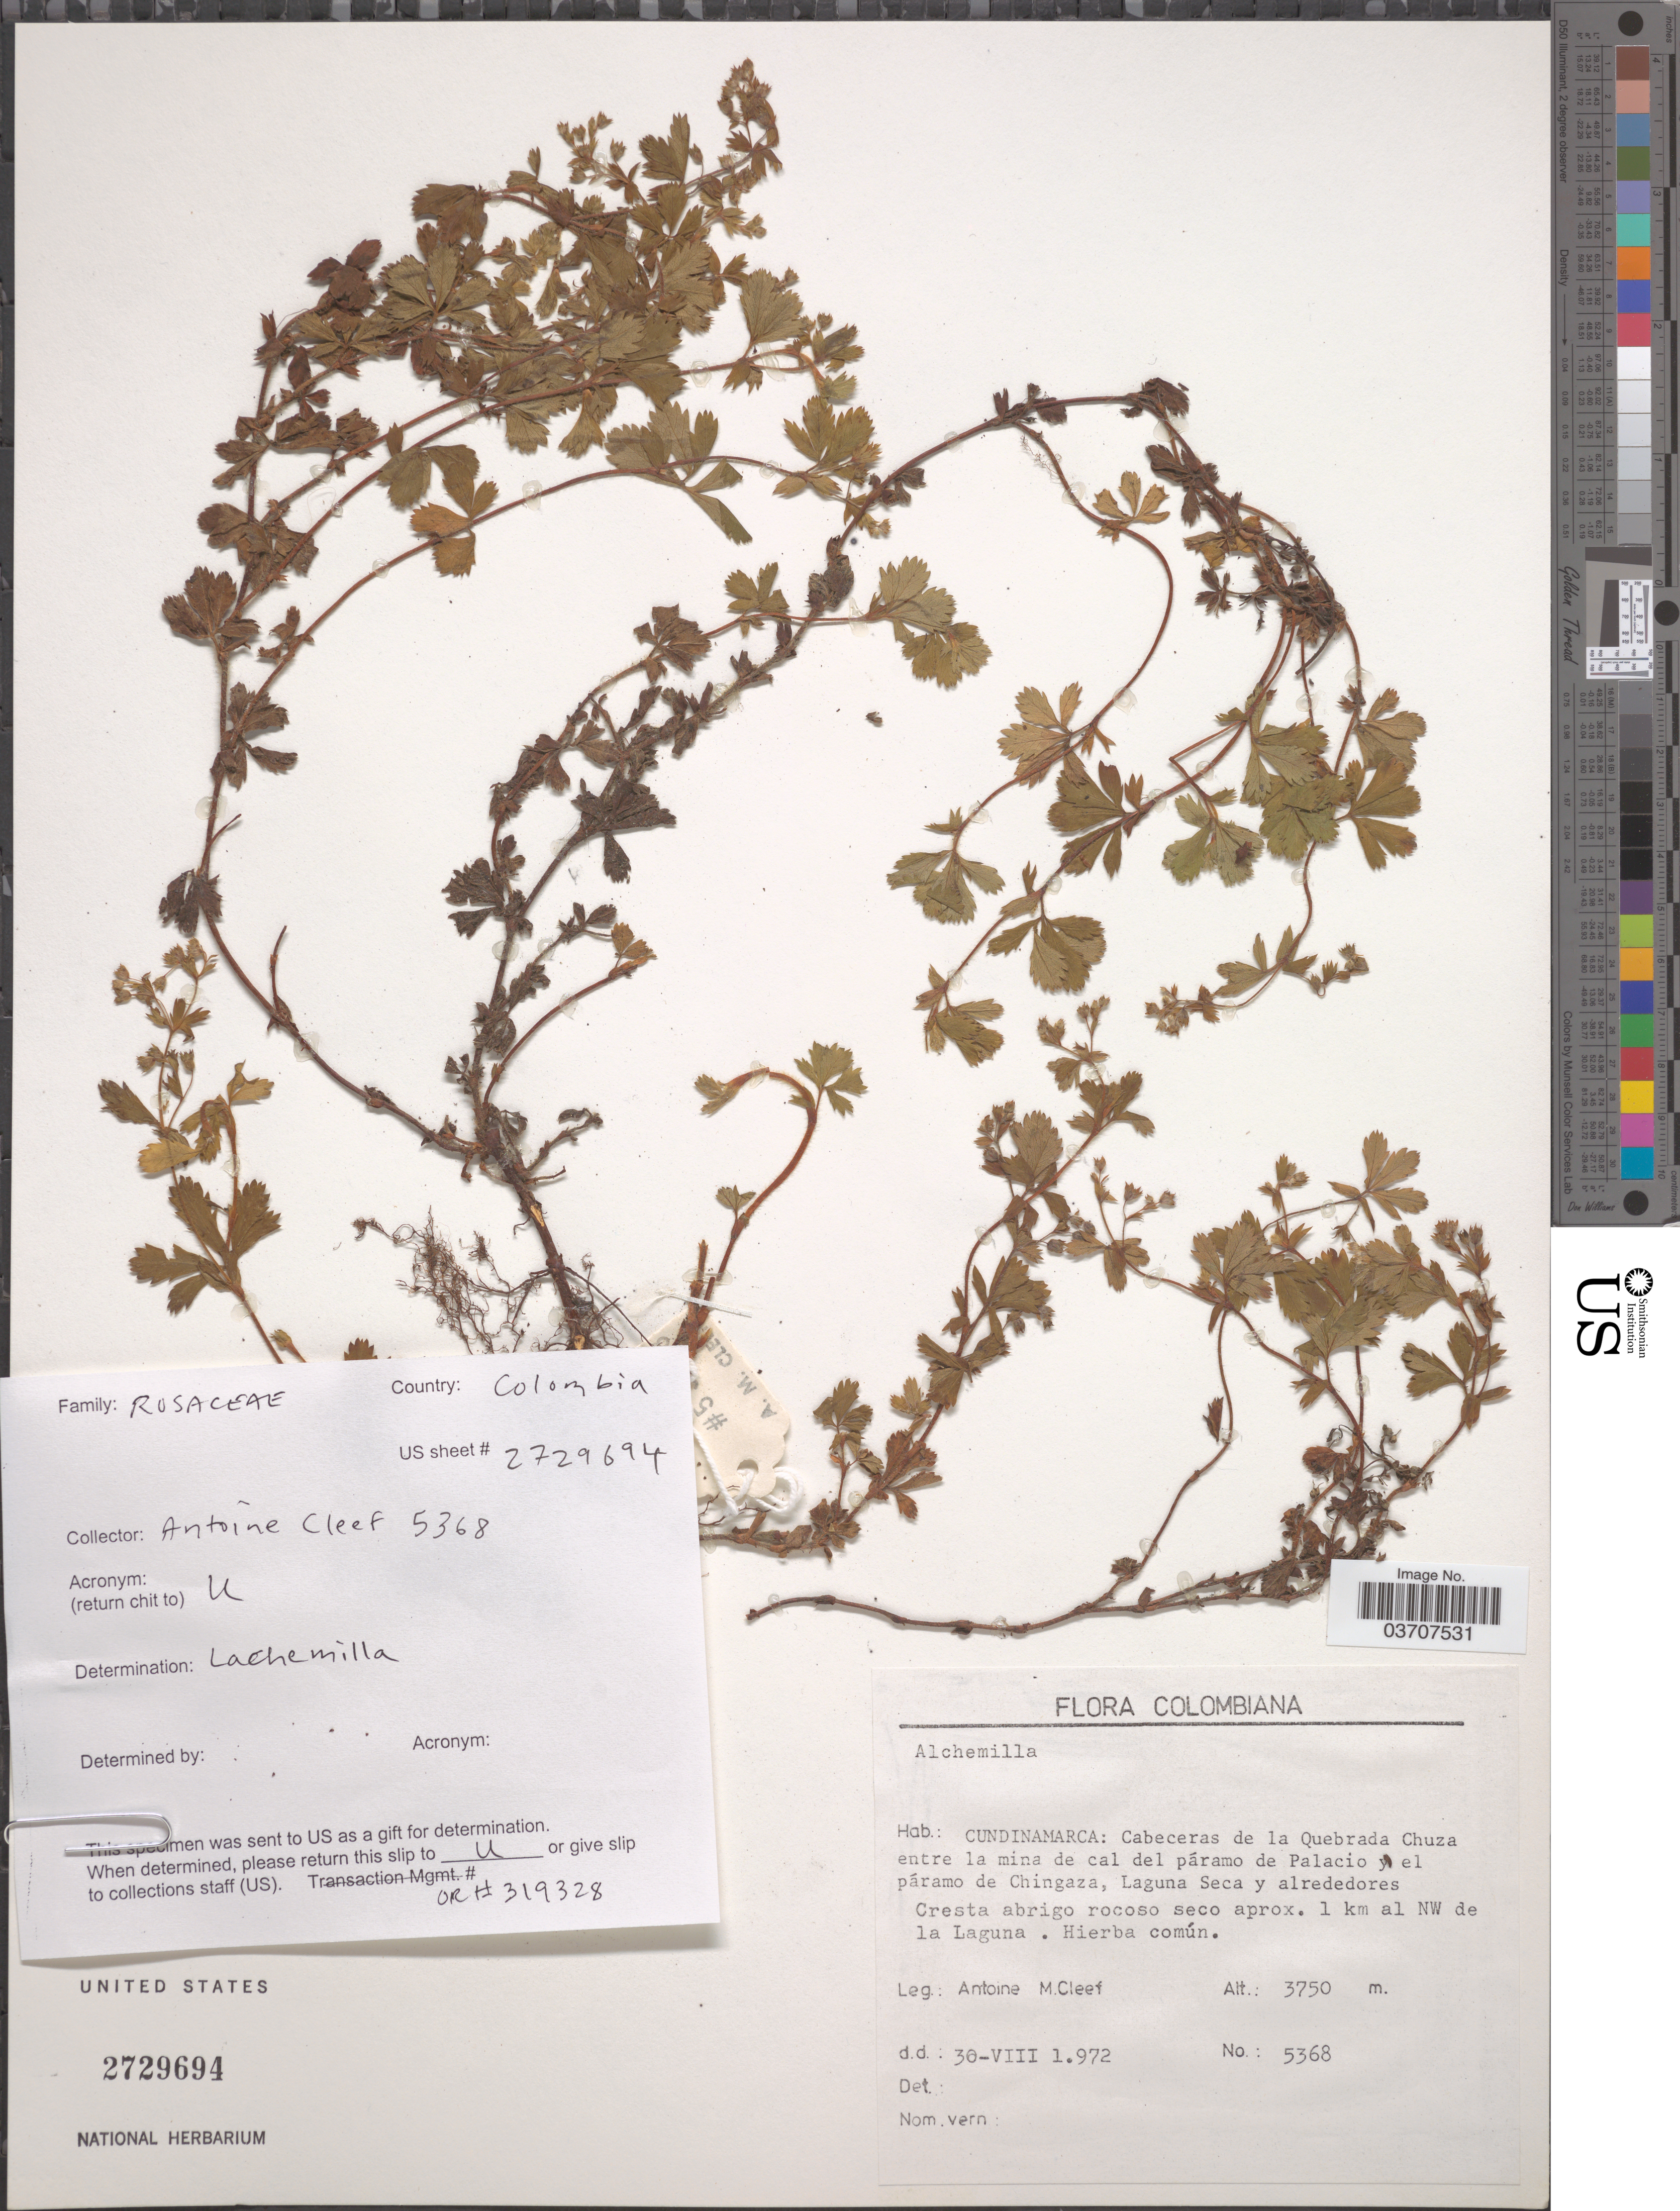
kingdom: Plantae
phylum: Tracheophyta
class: Magnoliopsida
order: Rosales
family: Rosaceae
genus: Lachemilla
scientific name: Lachemilla sp.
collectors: A. M. Cleef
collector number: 5368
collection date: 1972-07-30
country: Colombia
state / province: Cundinamarca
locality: Cabeceras de la Quebrada Chuza entre la mina de cal del páramo de Palacio y el páramo de Chingaza, Laguna Seca y alrededores. Aprox. 1 km al NW de la Laguna.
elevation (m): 3750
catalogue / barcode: US 2729694